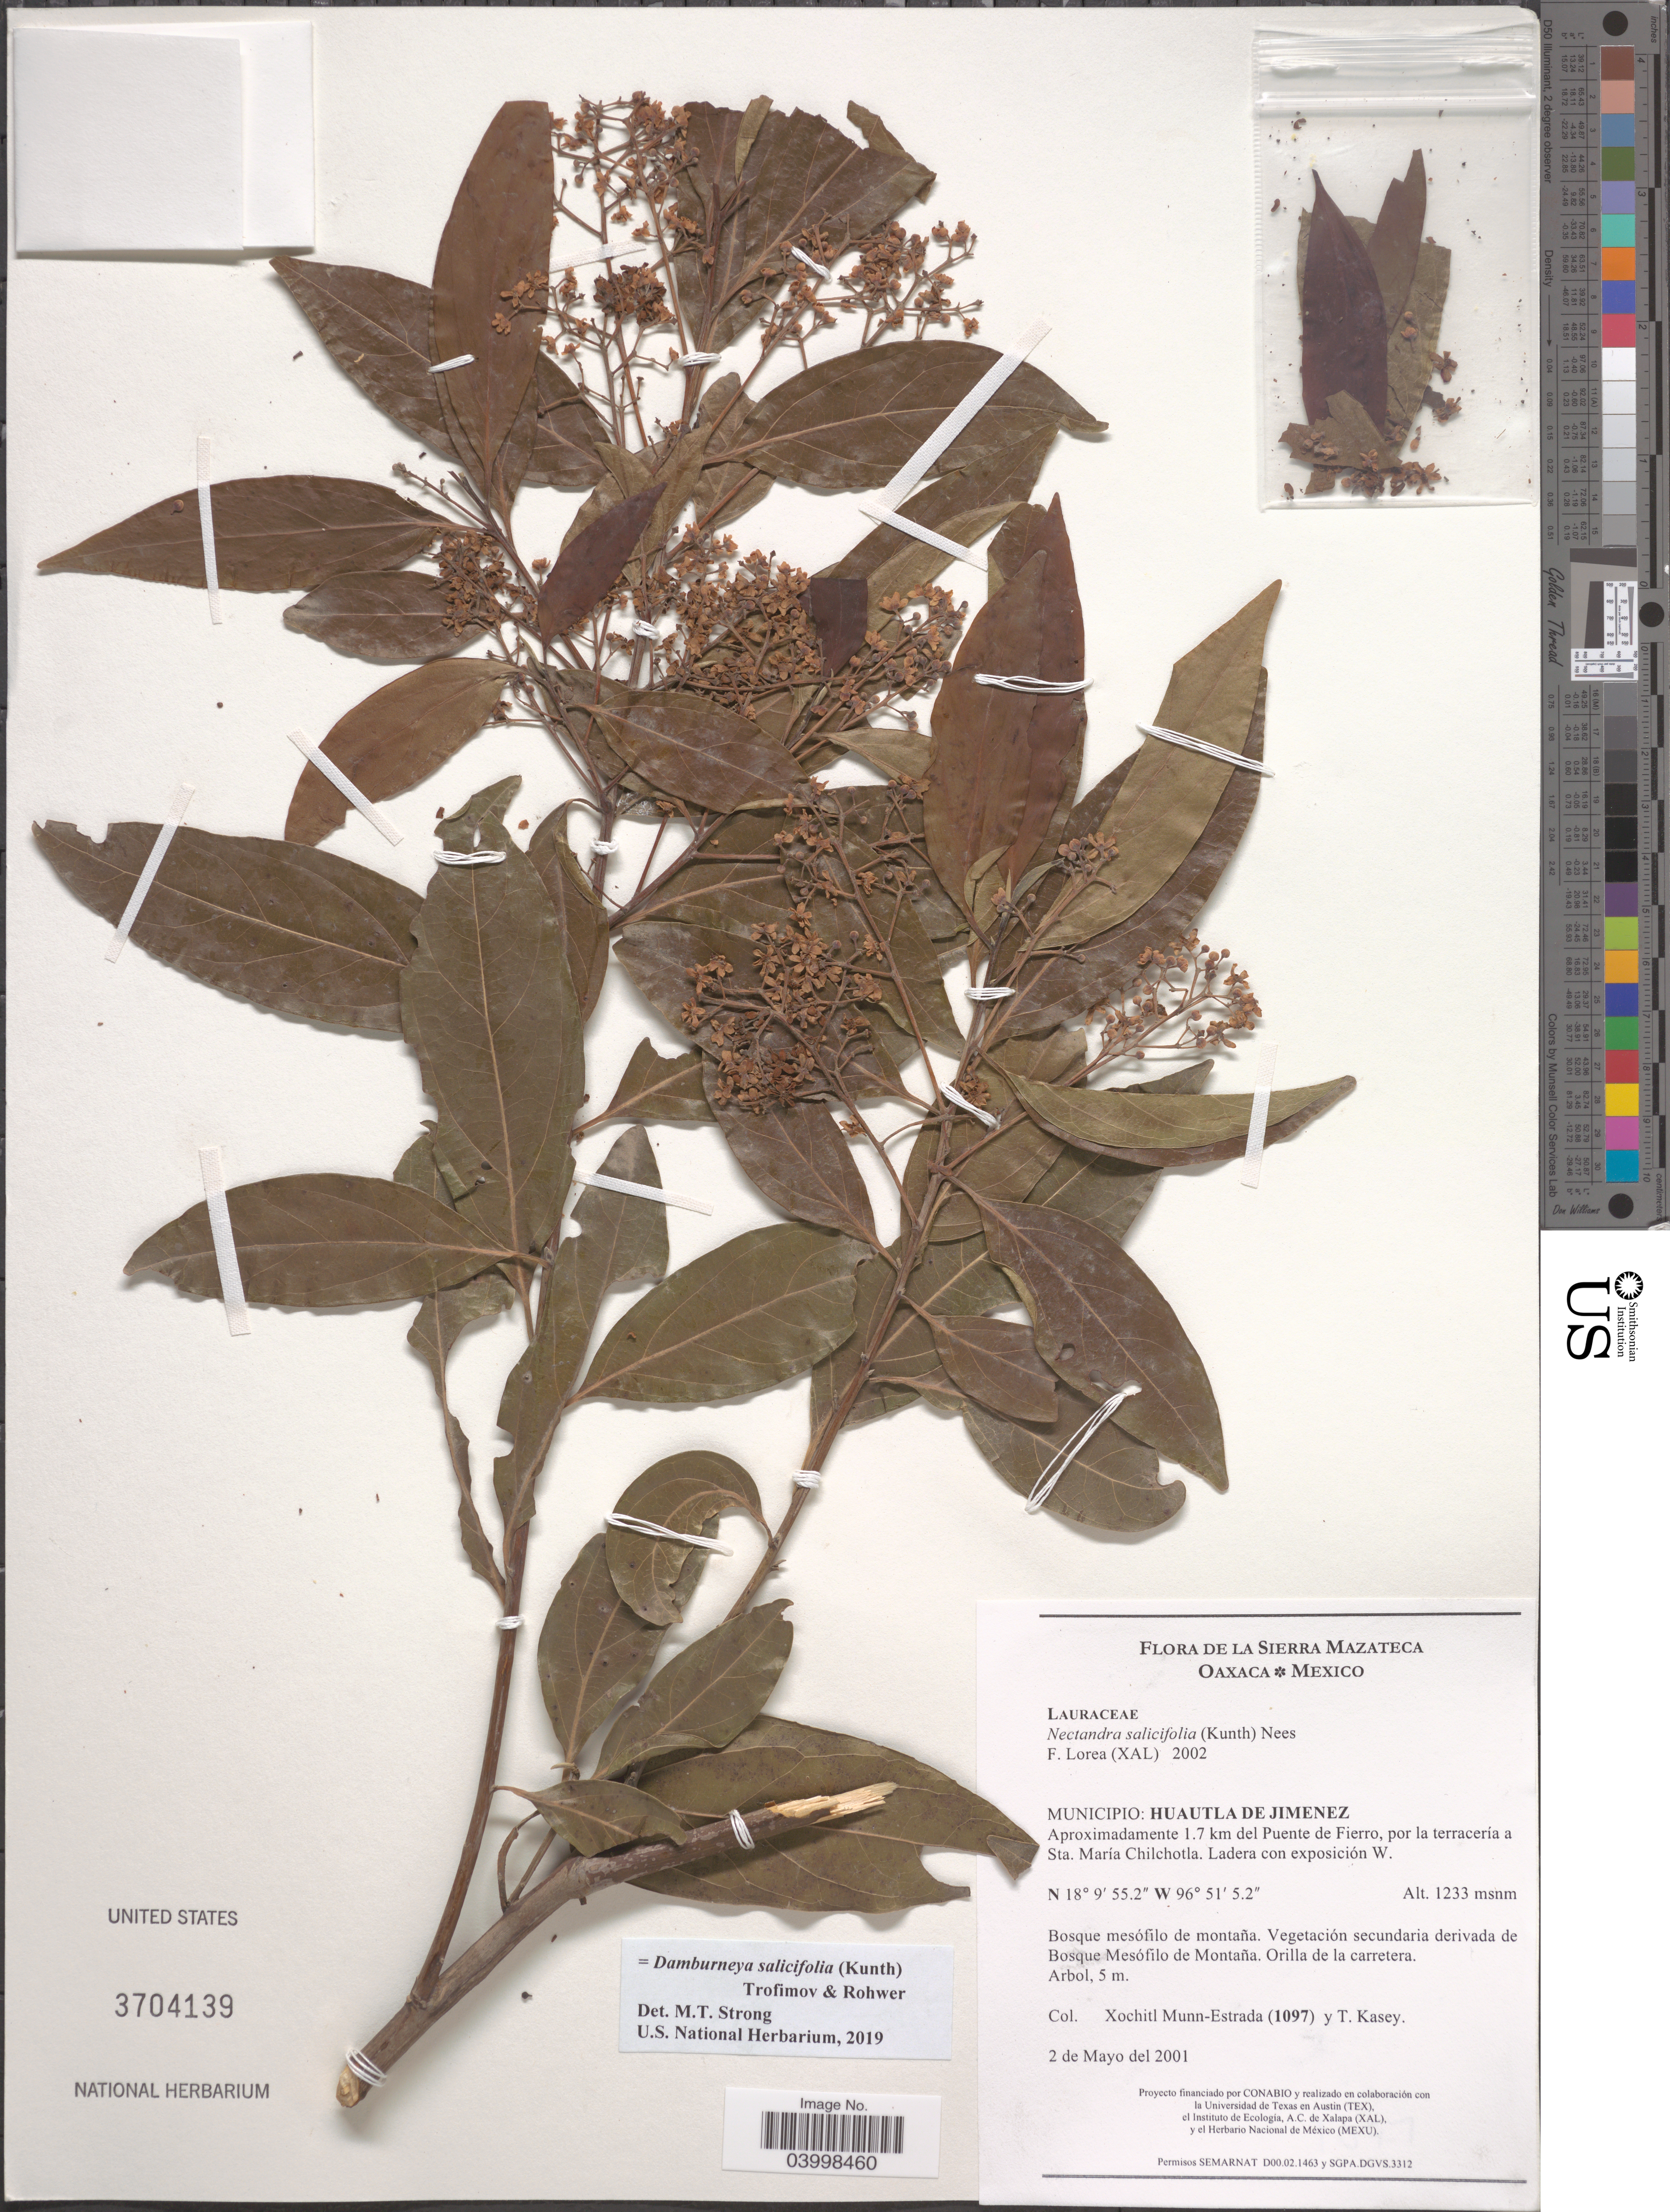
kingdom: Plantae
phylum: Tracheophyta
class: Magnoliopsida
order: Laurales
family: Lauraceae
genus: Damburneya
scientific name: Damburneya salicifolia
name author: (Kunth) Trofimov & Rohwer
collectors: X. Munn-Estrada & T. Kasey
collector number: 1097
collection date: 2001-05-02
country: Mexico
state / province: Oaxaca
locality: Sierra Mazateca. Municipio: Huatla de Jimenez. Aproximadamente 1.7 km del Puente de Fierro, por la terracería a Sta. María Chilchotla.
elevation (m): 1233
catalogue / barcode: US 3704139